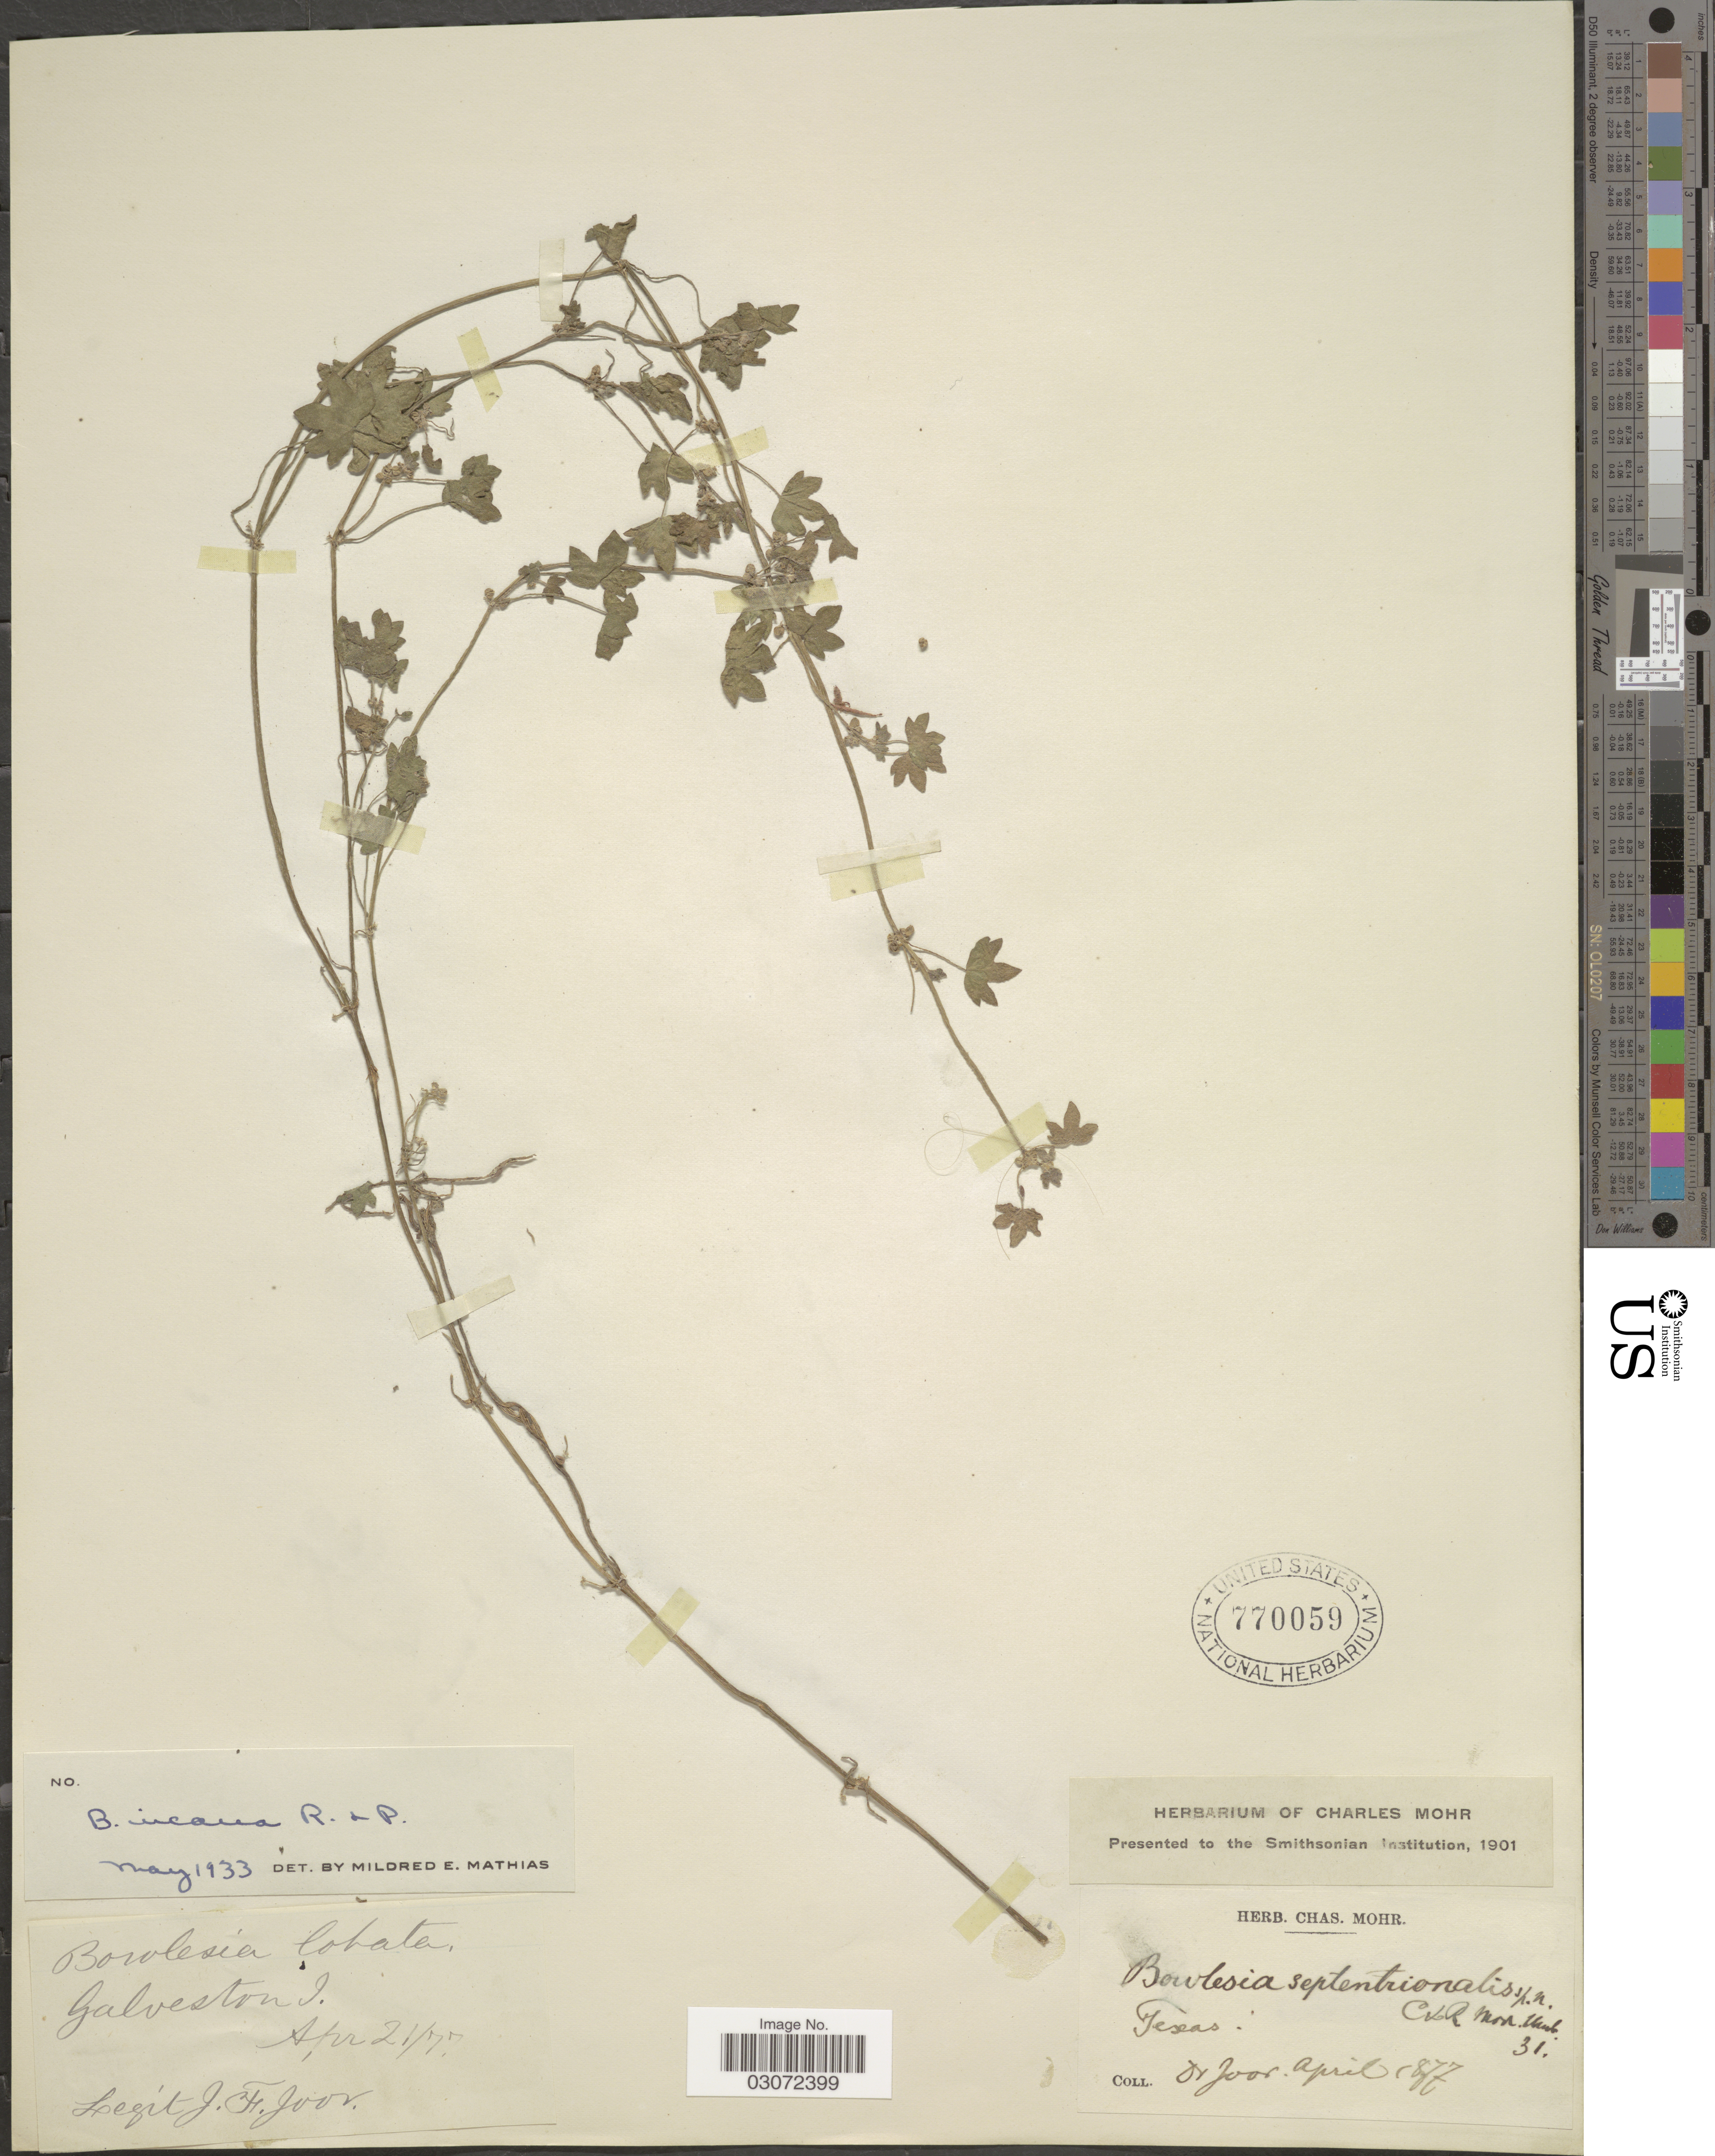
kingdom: Plantae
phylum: Tracheophyta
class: Magnoliopsida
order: Apiales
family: Apiaceae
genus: Bowlesia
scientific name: Bowlesia incana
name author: Ruiz & Pav.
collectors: J. F. Joor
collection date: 1877-04-21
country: United States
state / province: Texas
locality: Galveston I.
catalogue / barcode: US 770059